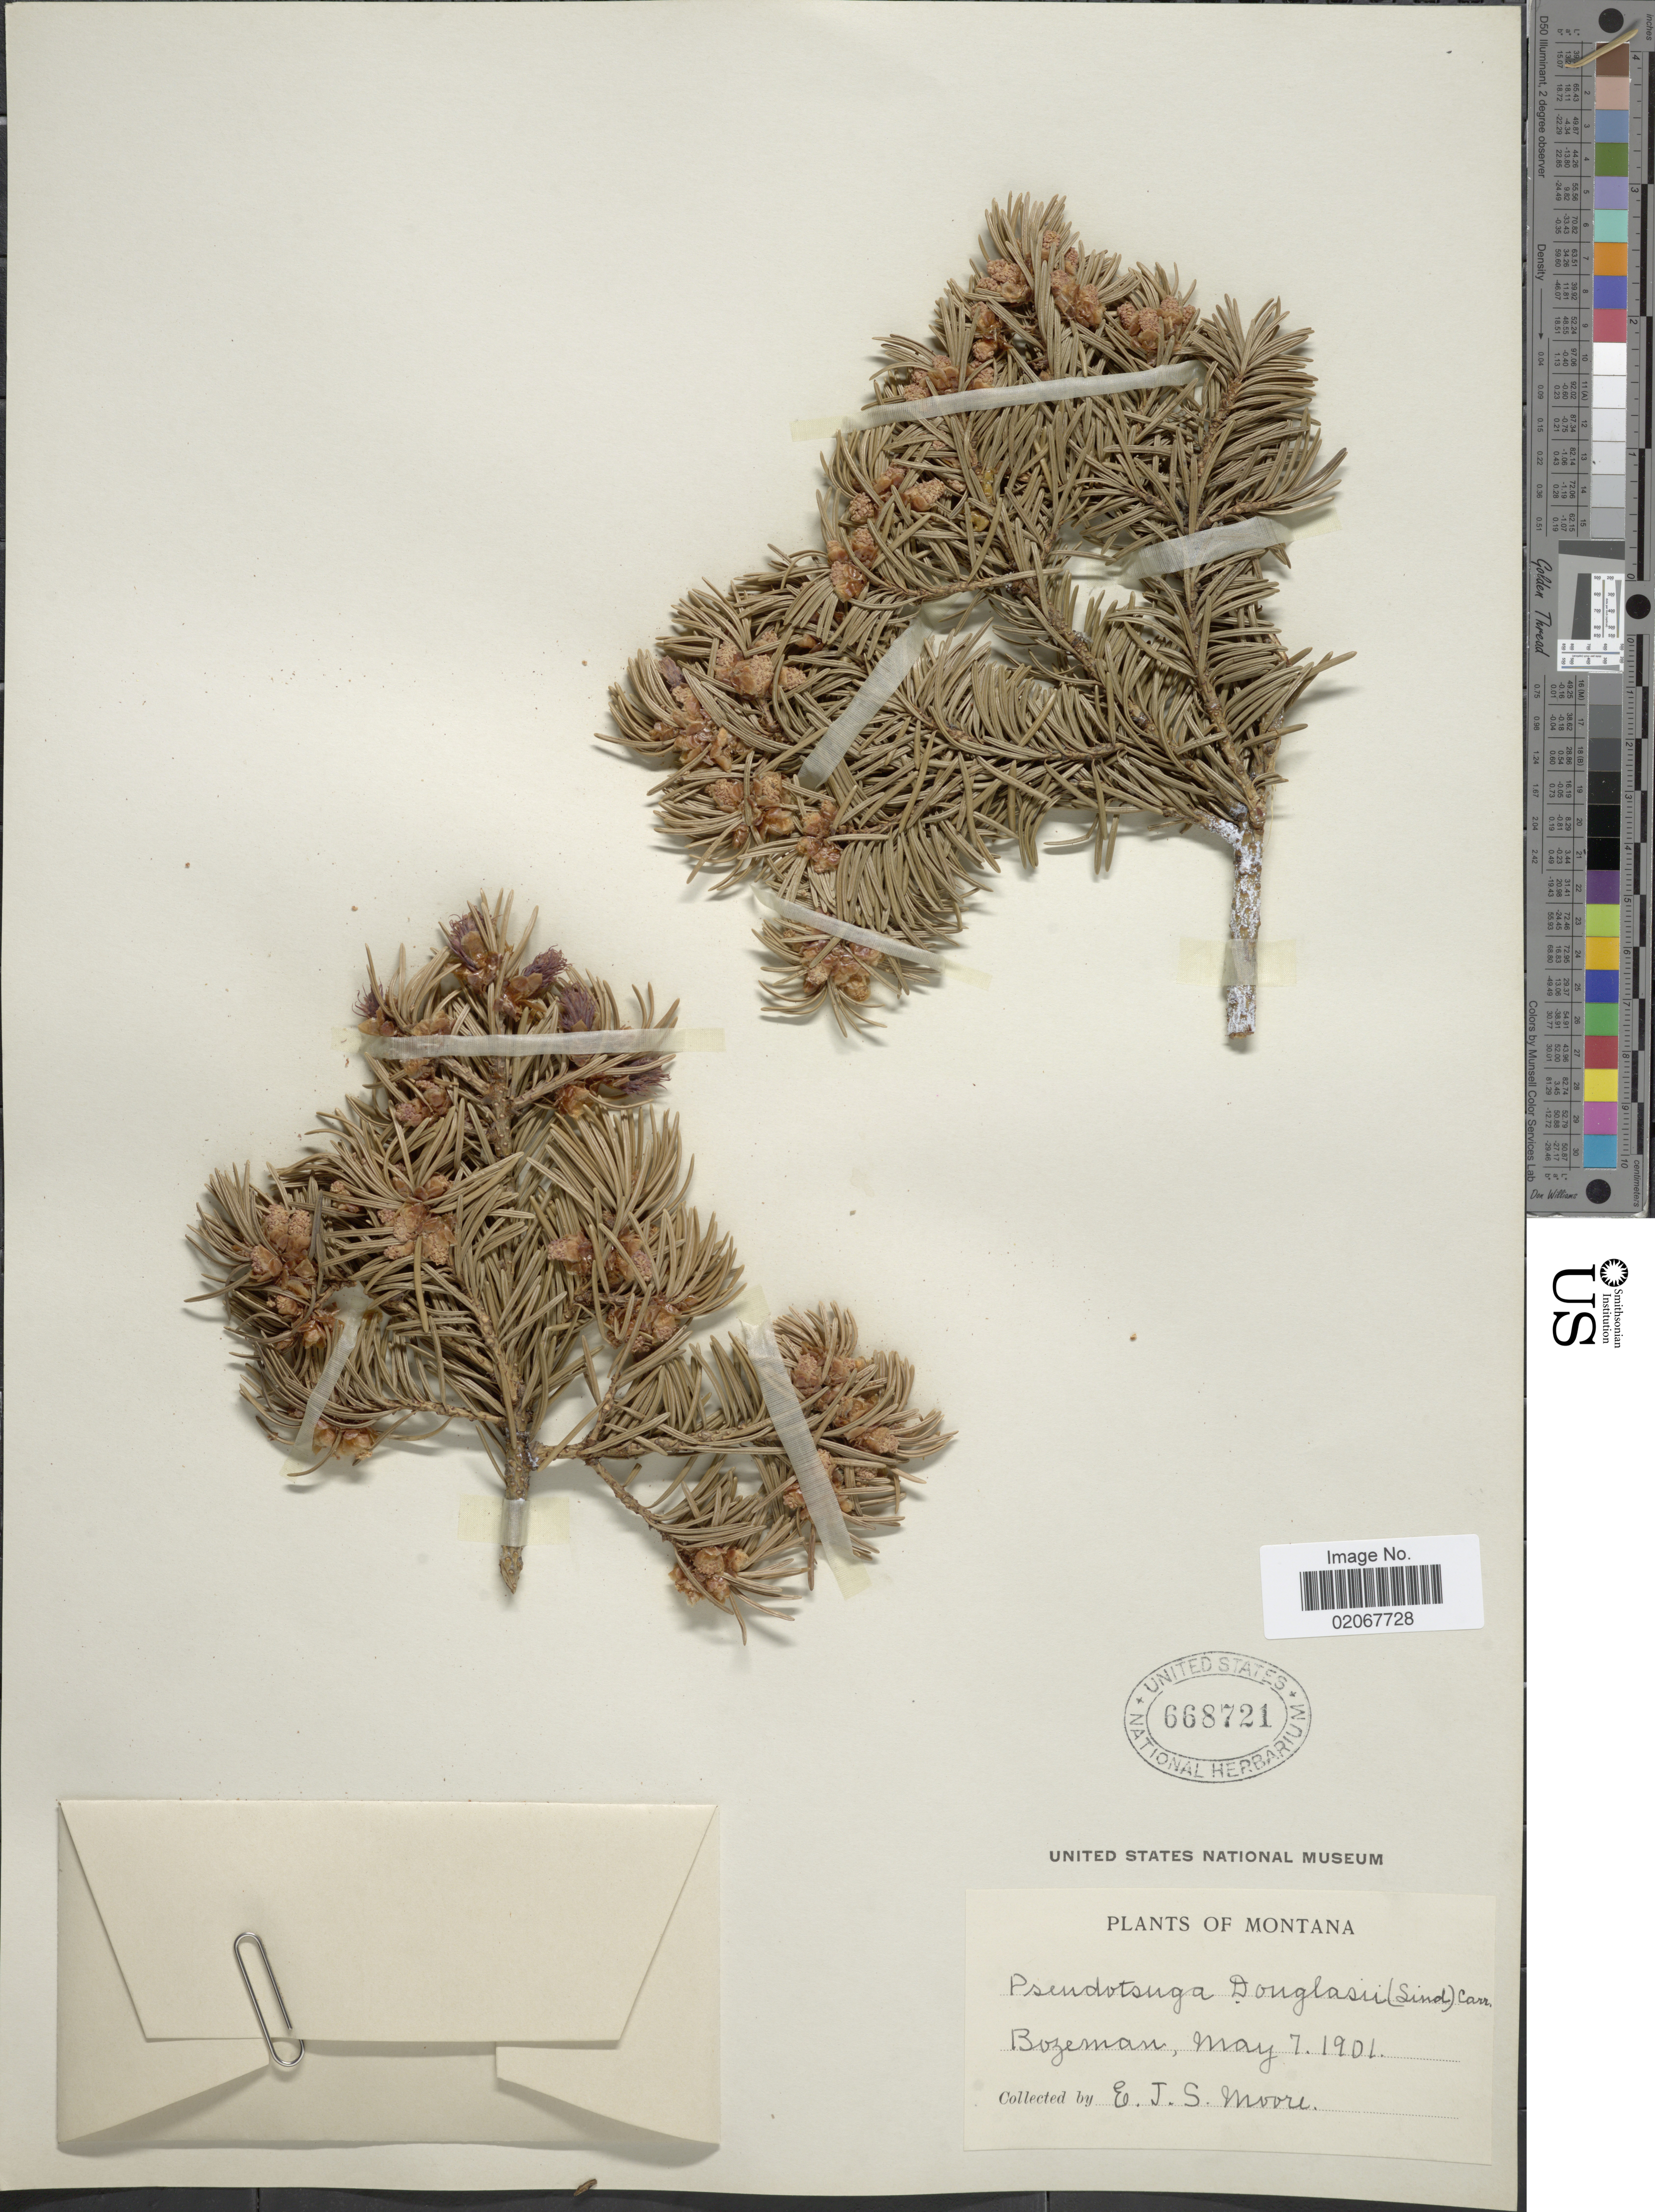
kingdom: Plantae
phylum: Tracheophyta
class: Pinopsida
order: Pinales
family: Pinaceae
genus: Pseudotsuga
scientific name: Pseudotsuga menziesii var. glauca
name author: (Beissn.) Franco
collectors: E. Moore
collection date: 1901-05-07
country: United States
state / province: Montana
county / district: Gallatin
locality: Bozeman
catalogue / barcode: US 668721